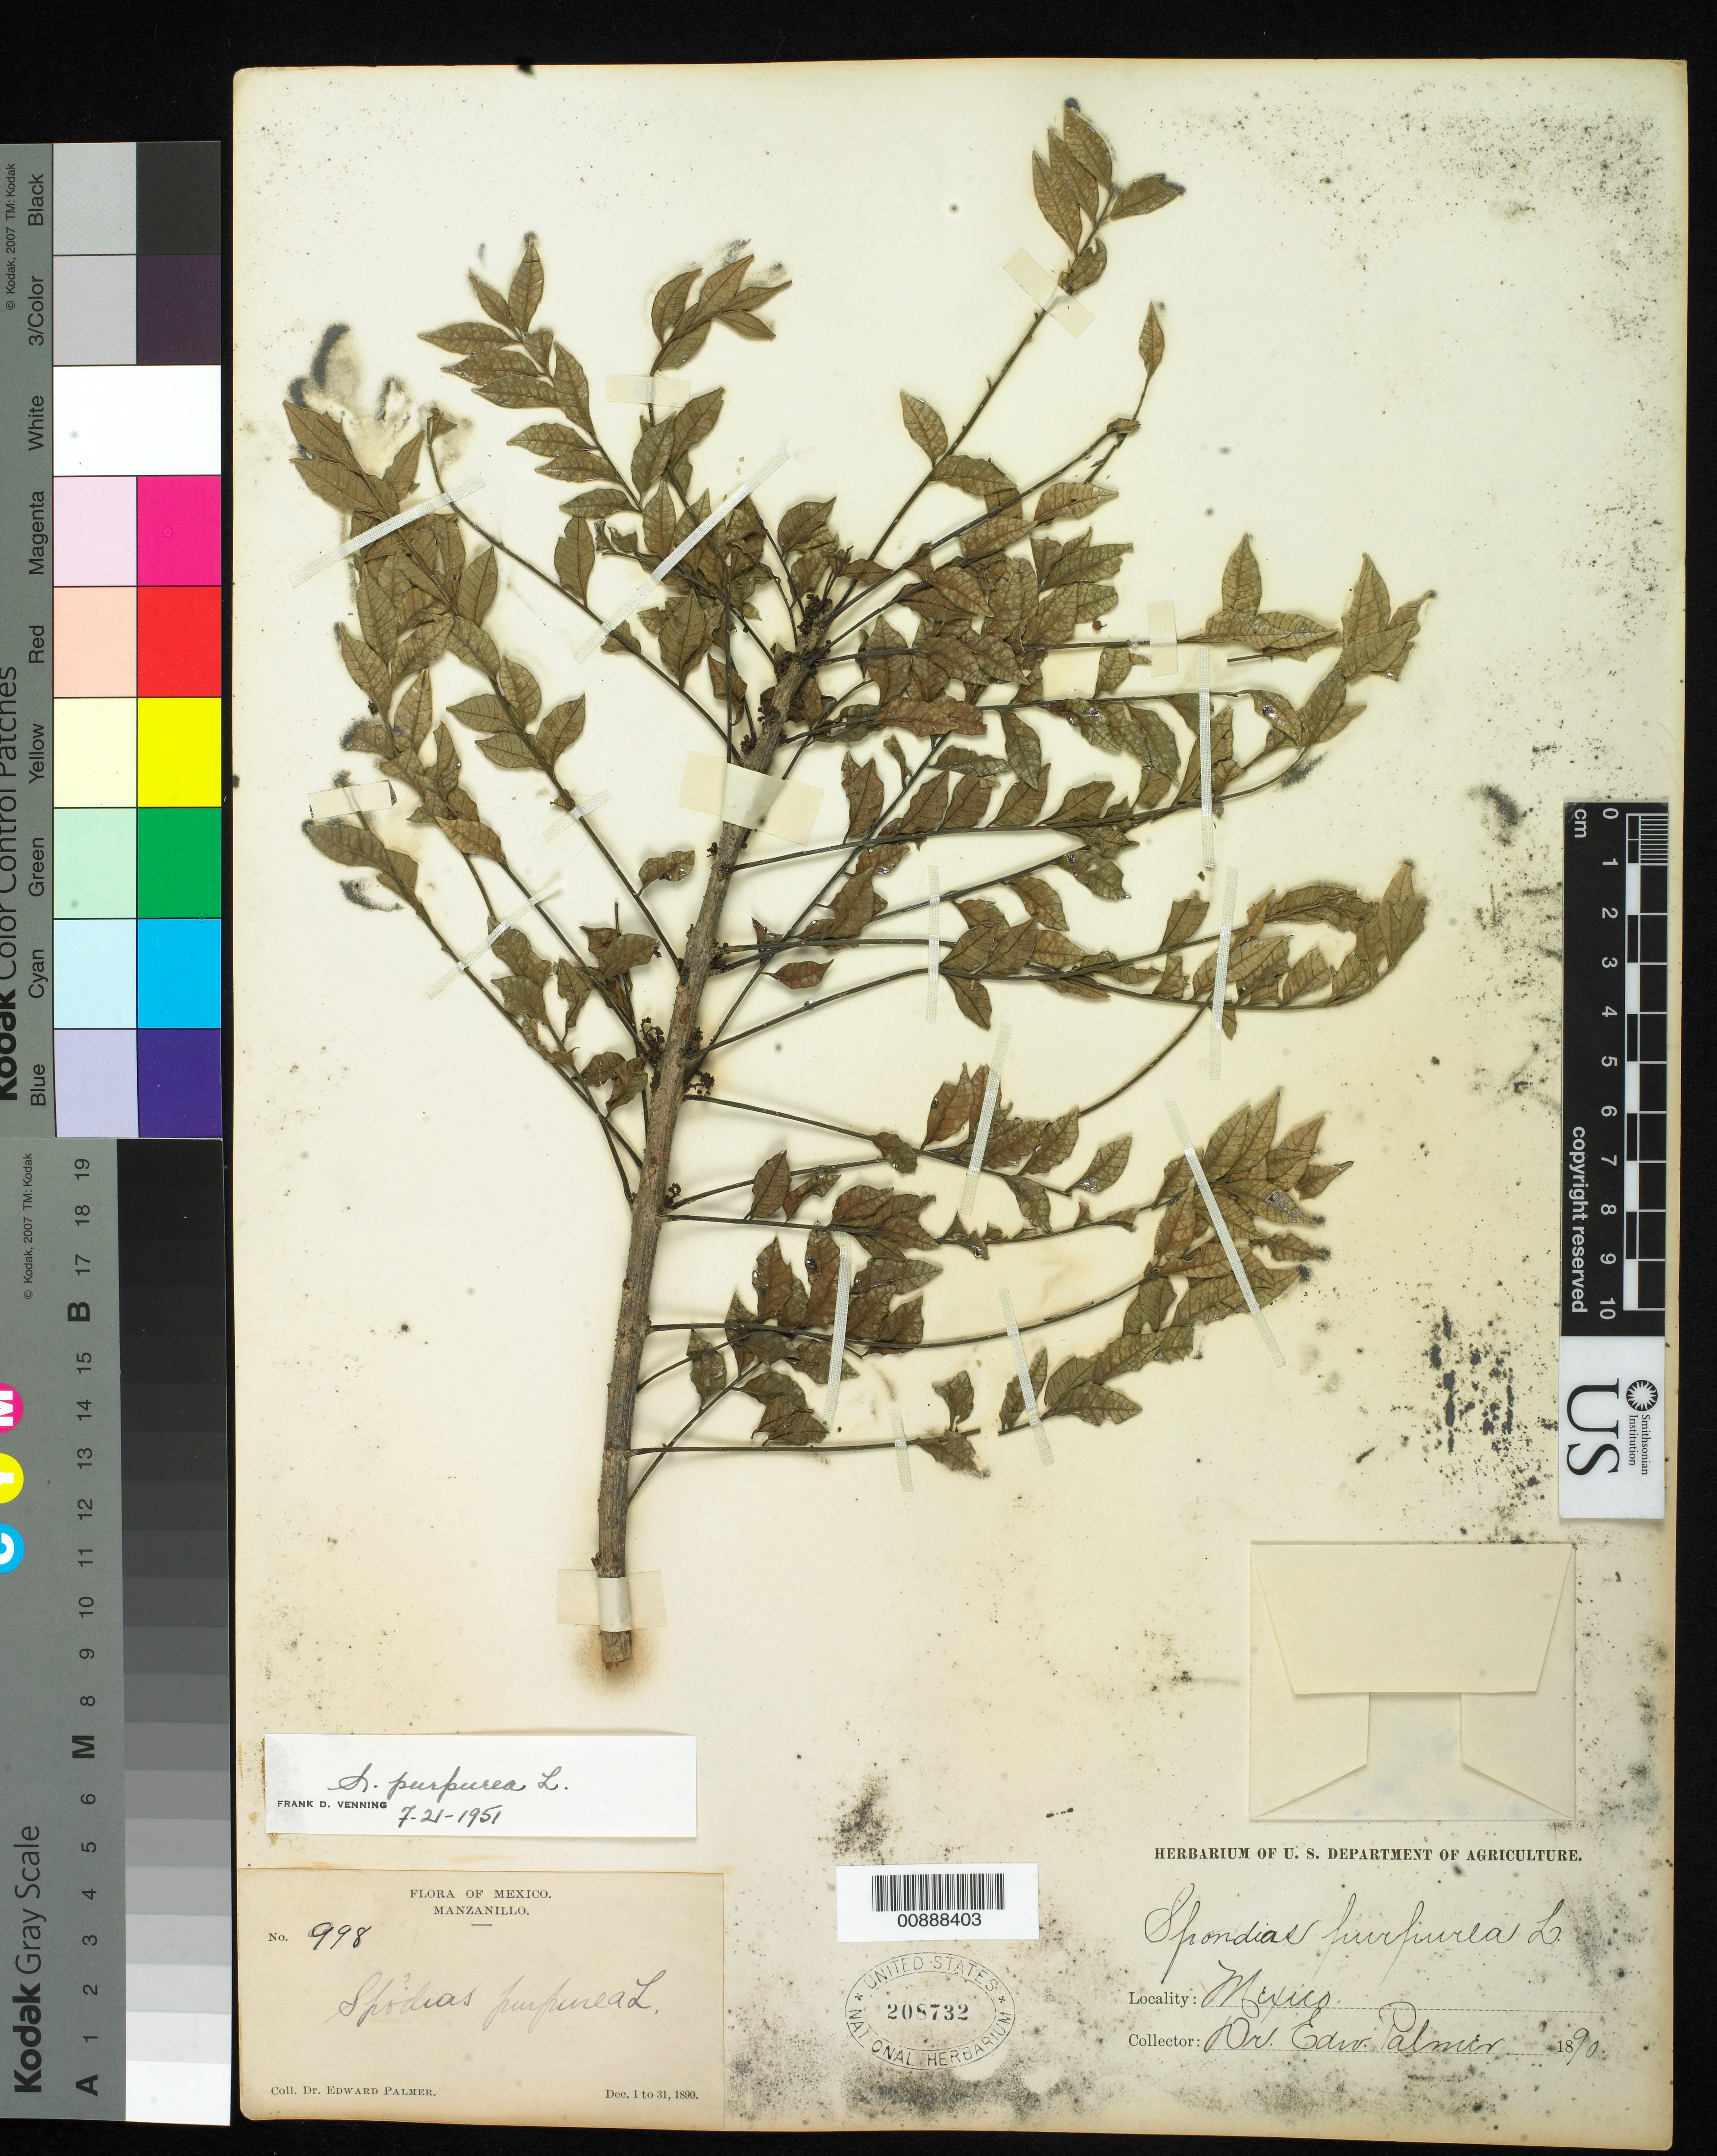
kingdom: Plantae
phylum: Tracheophyta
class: Magnoliopsida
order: Sapindales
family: Anacardiaceae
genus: Spondias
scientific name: Spondias purpurea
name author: L.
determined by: Mitchell, John D.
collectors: E. Palmer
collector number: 998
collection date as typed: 01 Dec 1890 to 31 Dec 1890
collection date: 1890-12-01/1890-12-31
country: Mexico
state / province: Colima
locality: Manzanillo, Colima.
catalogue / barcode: US 208732